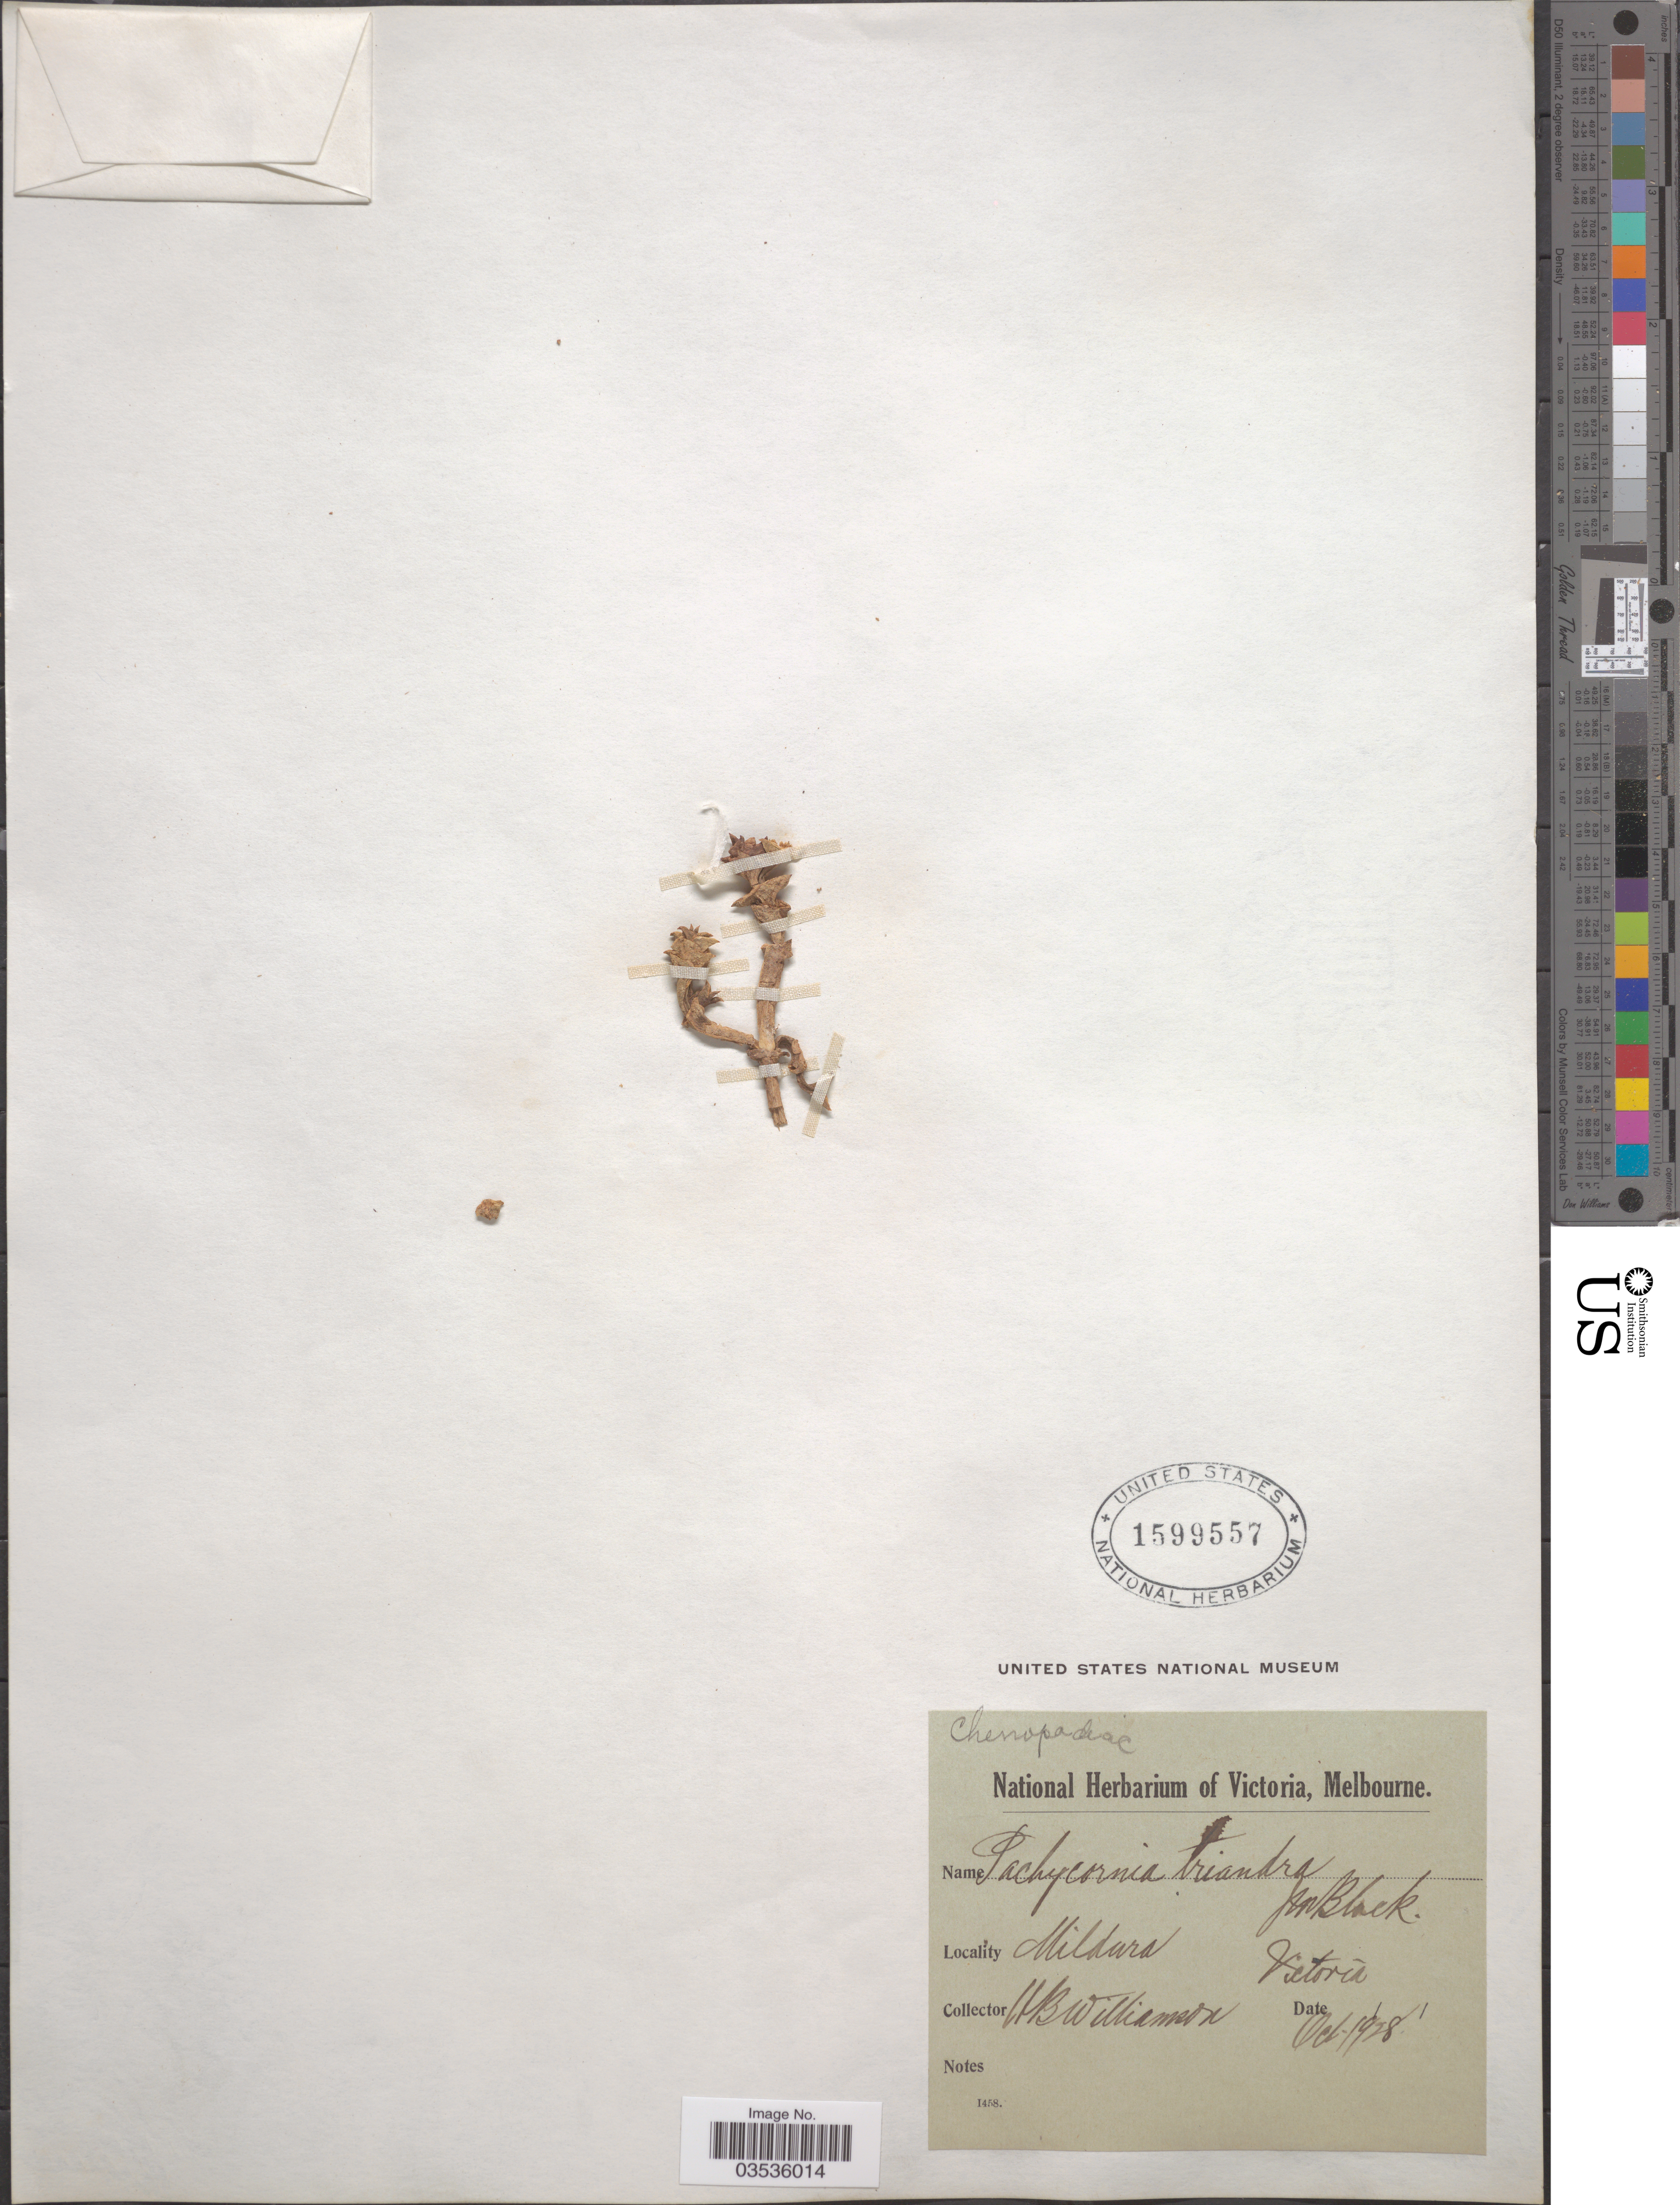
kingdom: Plantae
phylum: Tracheophyta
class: Magnoliopsida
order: Caryophyllales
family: Amaranthaceae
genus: Tecticornia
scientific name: Tecticornia triandra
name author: (F. Muell.) K.A. Sheph. & Paul G. Wilson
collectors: H. Williamson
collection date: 1928-10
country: Australia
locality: Mildura Victoria.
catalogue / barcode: US 1599557